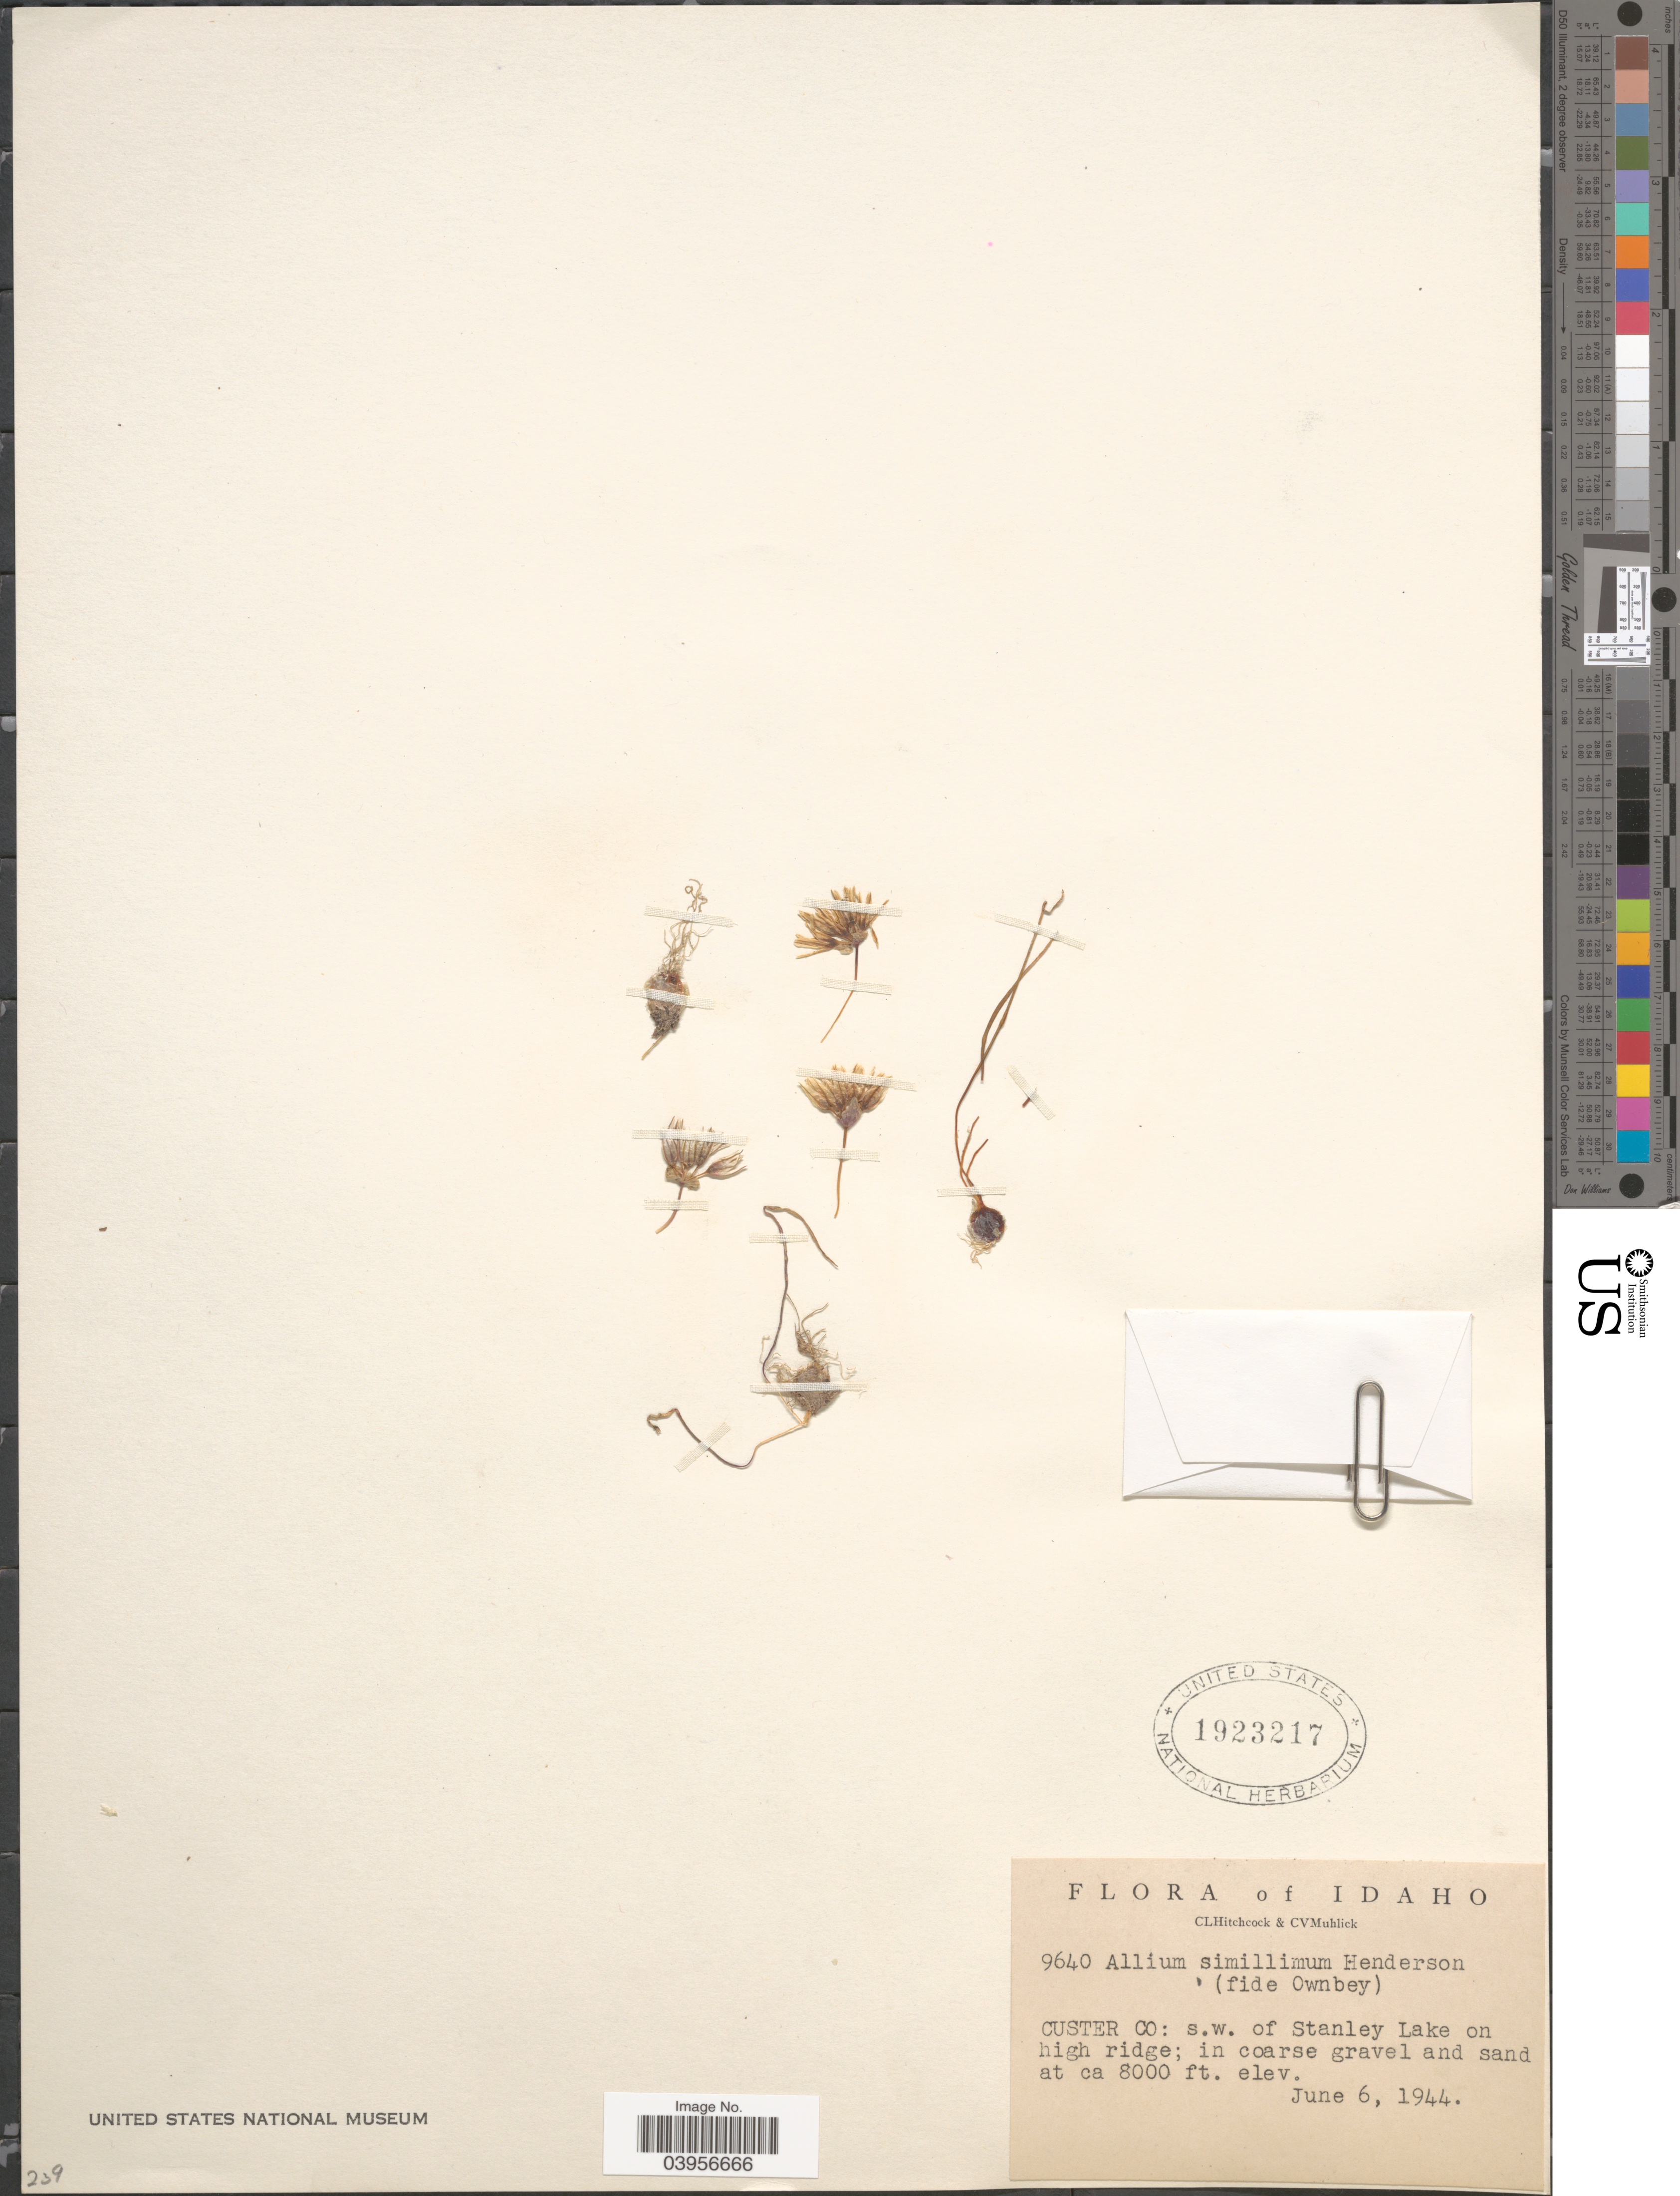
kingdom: Plantae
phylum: Tracheophyta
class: Liliopsida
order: Asparagales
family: Amaryllidaceae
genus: Allium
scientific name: Allium simillimum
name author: L.F. Hend.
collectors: C. L. Hitchcock & C. V. Muhlick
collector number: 9640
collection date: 1944-06-06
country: United States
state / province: Idaho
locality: Custer Co: s.w. of Stanley Lake on high ridge; in coarse gravel and sand.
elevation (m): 2438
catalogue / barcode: US 1923217